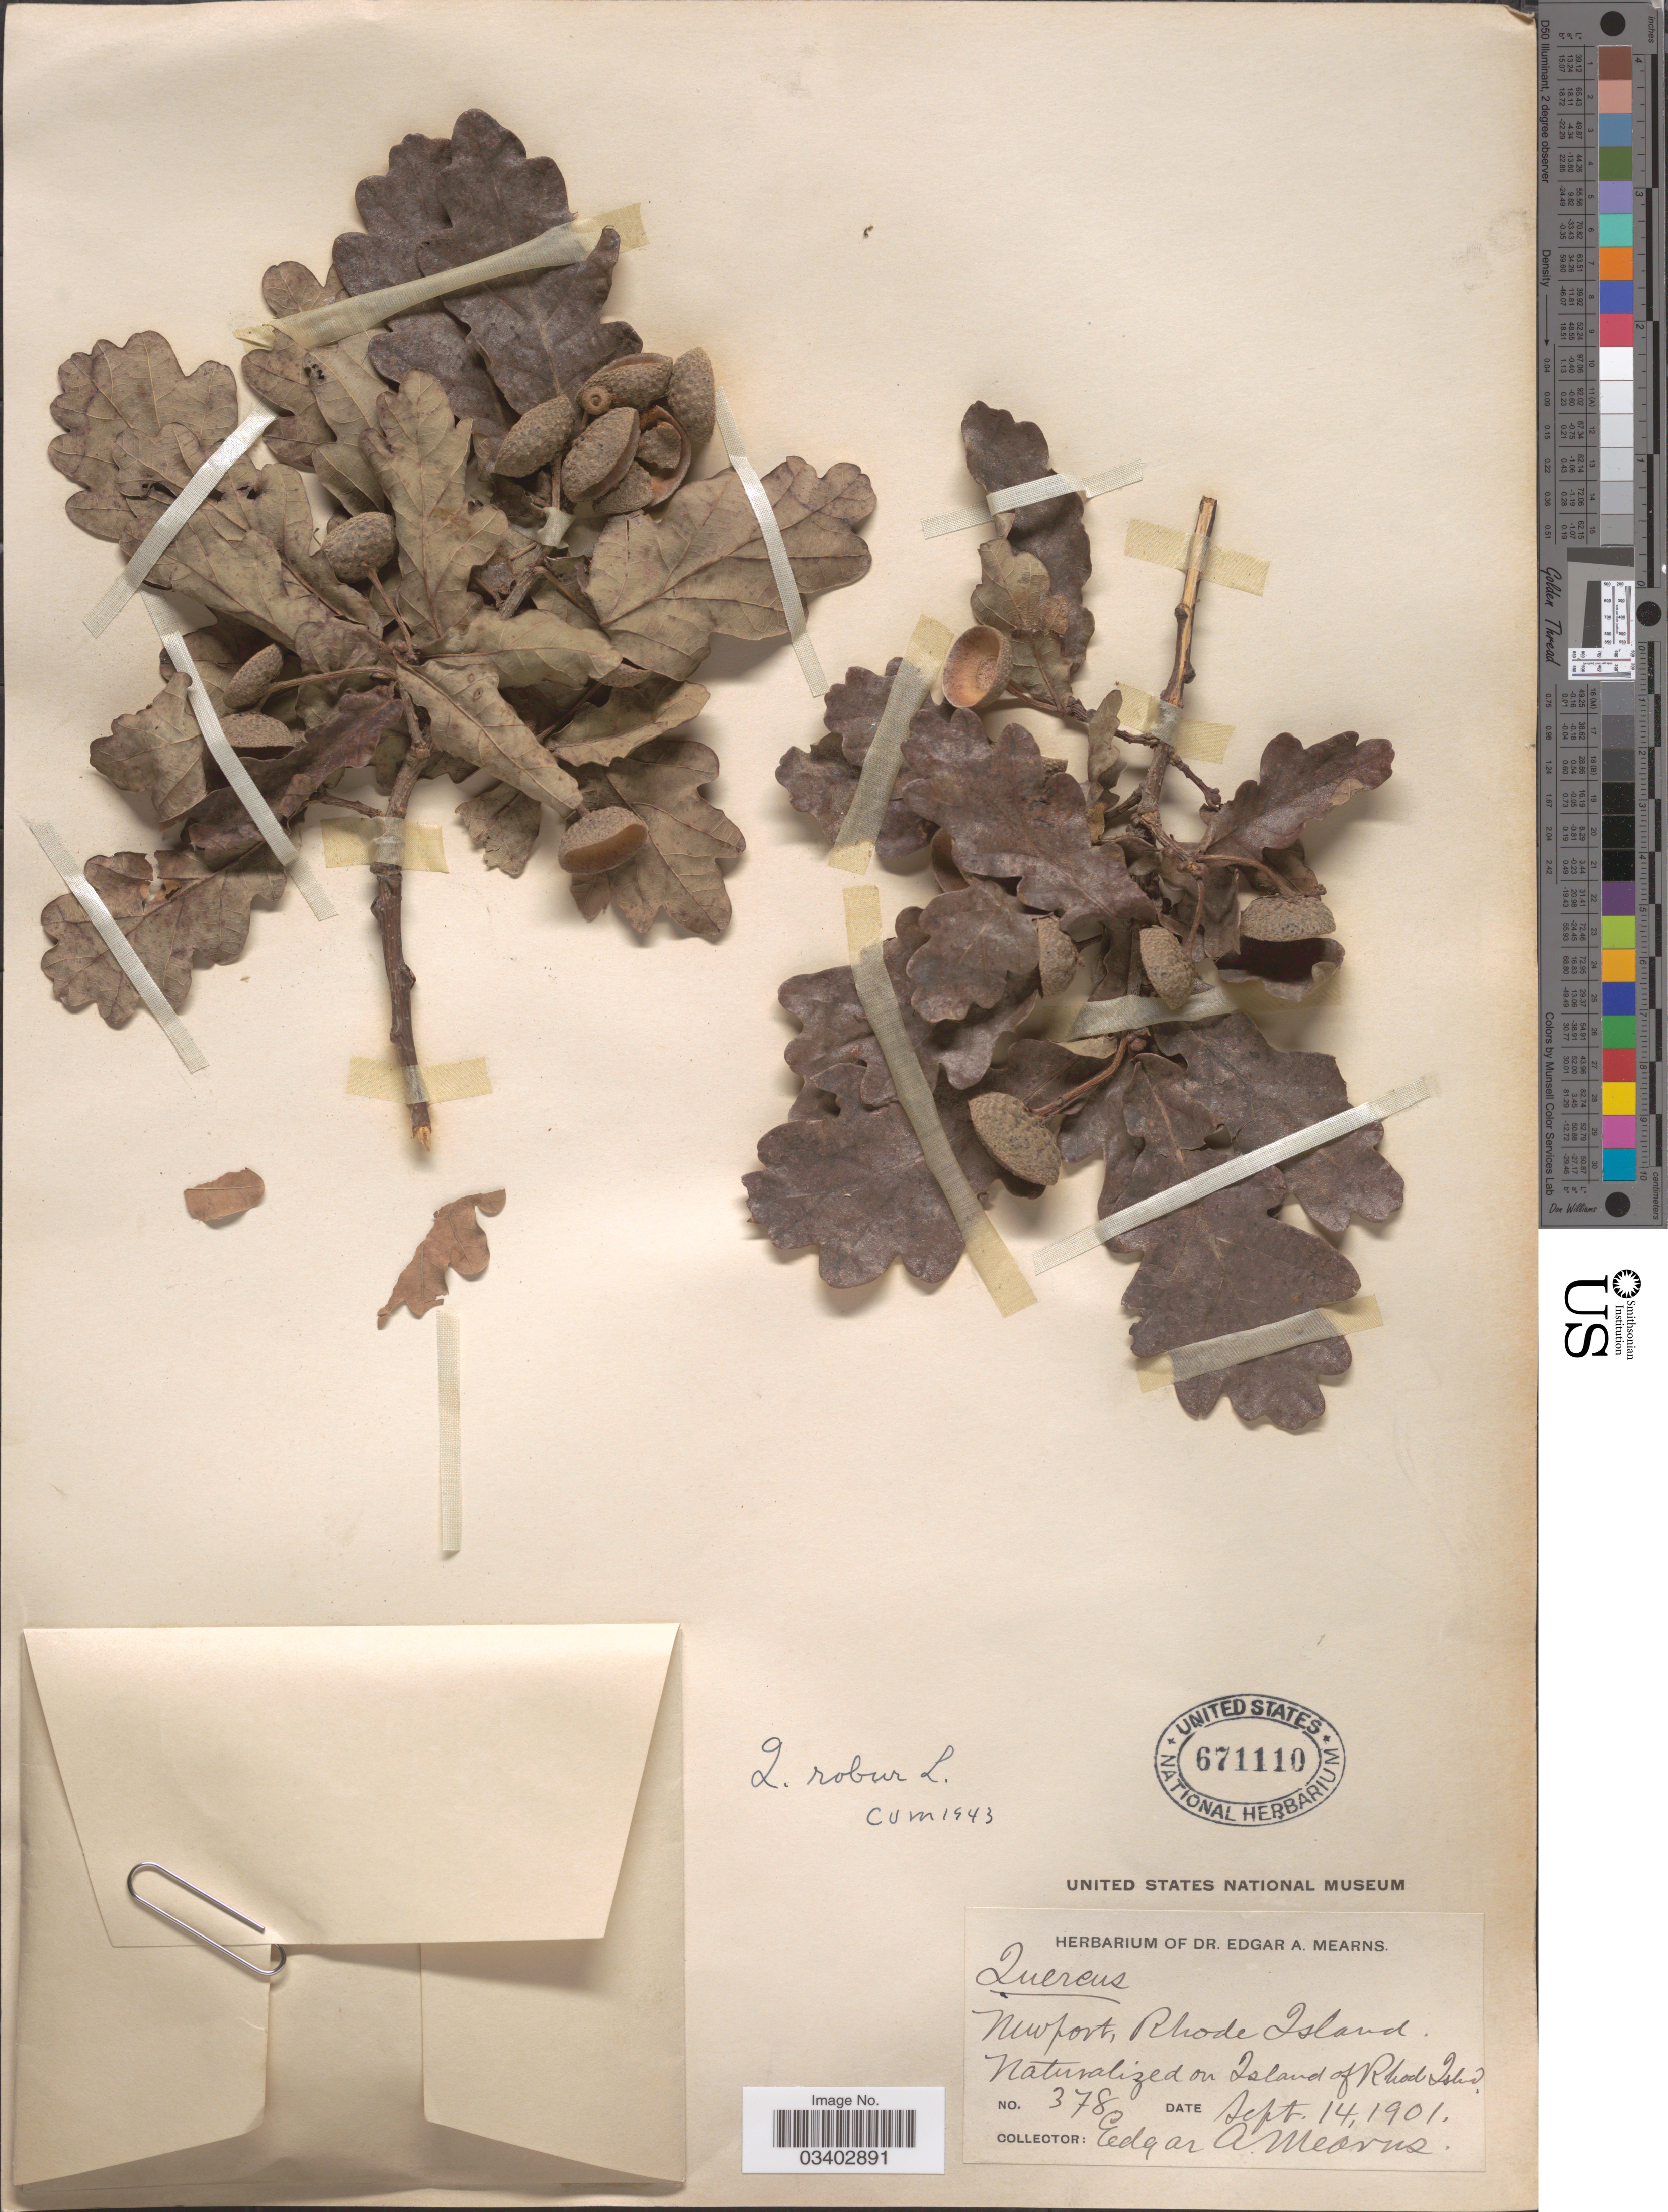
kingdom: Plantae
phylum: Tracheophyta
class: Magnoliopsida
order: Fagales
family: Fagaceae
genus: Quercus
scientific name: Quercus robur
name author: L.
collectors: E. A. Mearns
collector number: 378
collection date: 1901-09-14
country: United States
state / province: Rhode Island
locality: New Port.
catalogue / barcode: US 671110